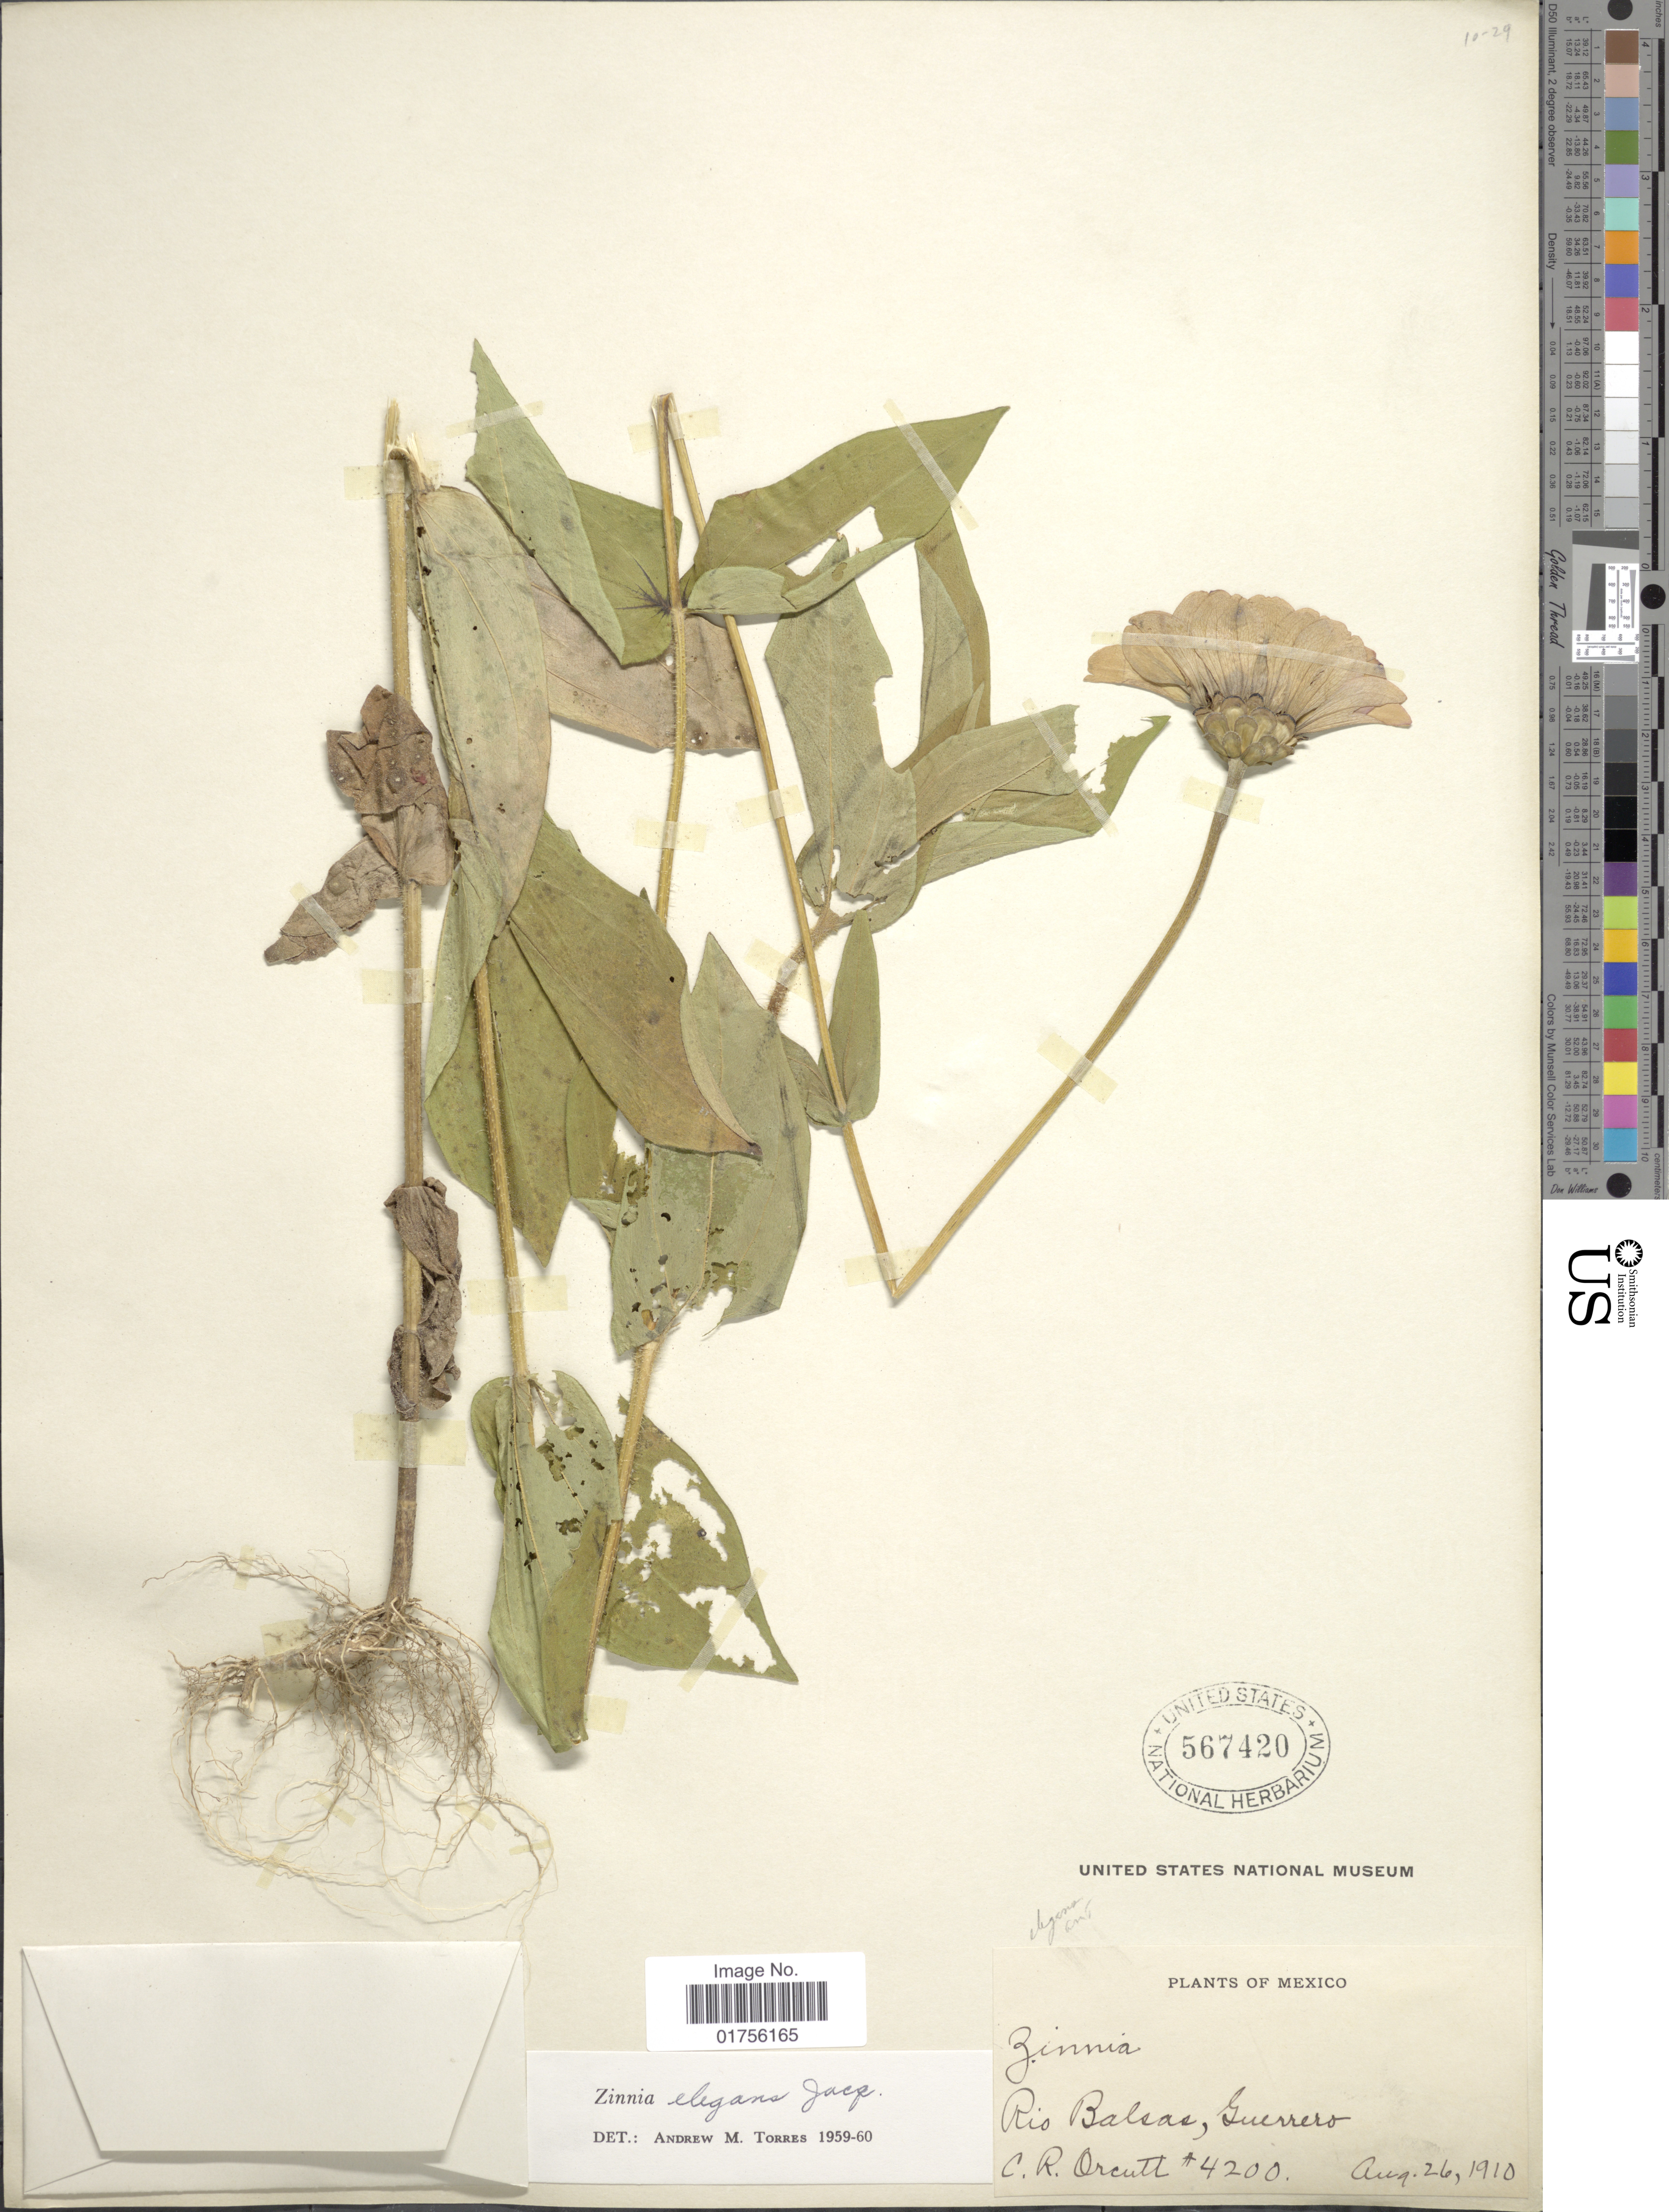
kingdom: Plantae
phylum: Tracheophyta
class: Magnoliopsida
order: Asterales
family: Asteraceae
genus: Zinnia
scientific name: Zinnia elegans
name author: Jacq.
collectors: C. R. Orcutt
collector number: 4200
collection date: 1910-08-26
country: Mexico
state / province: Guerrero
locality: Rio Balsas, Guerrero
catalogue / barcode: US 567420